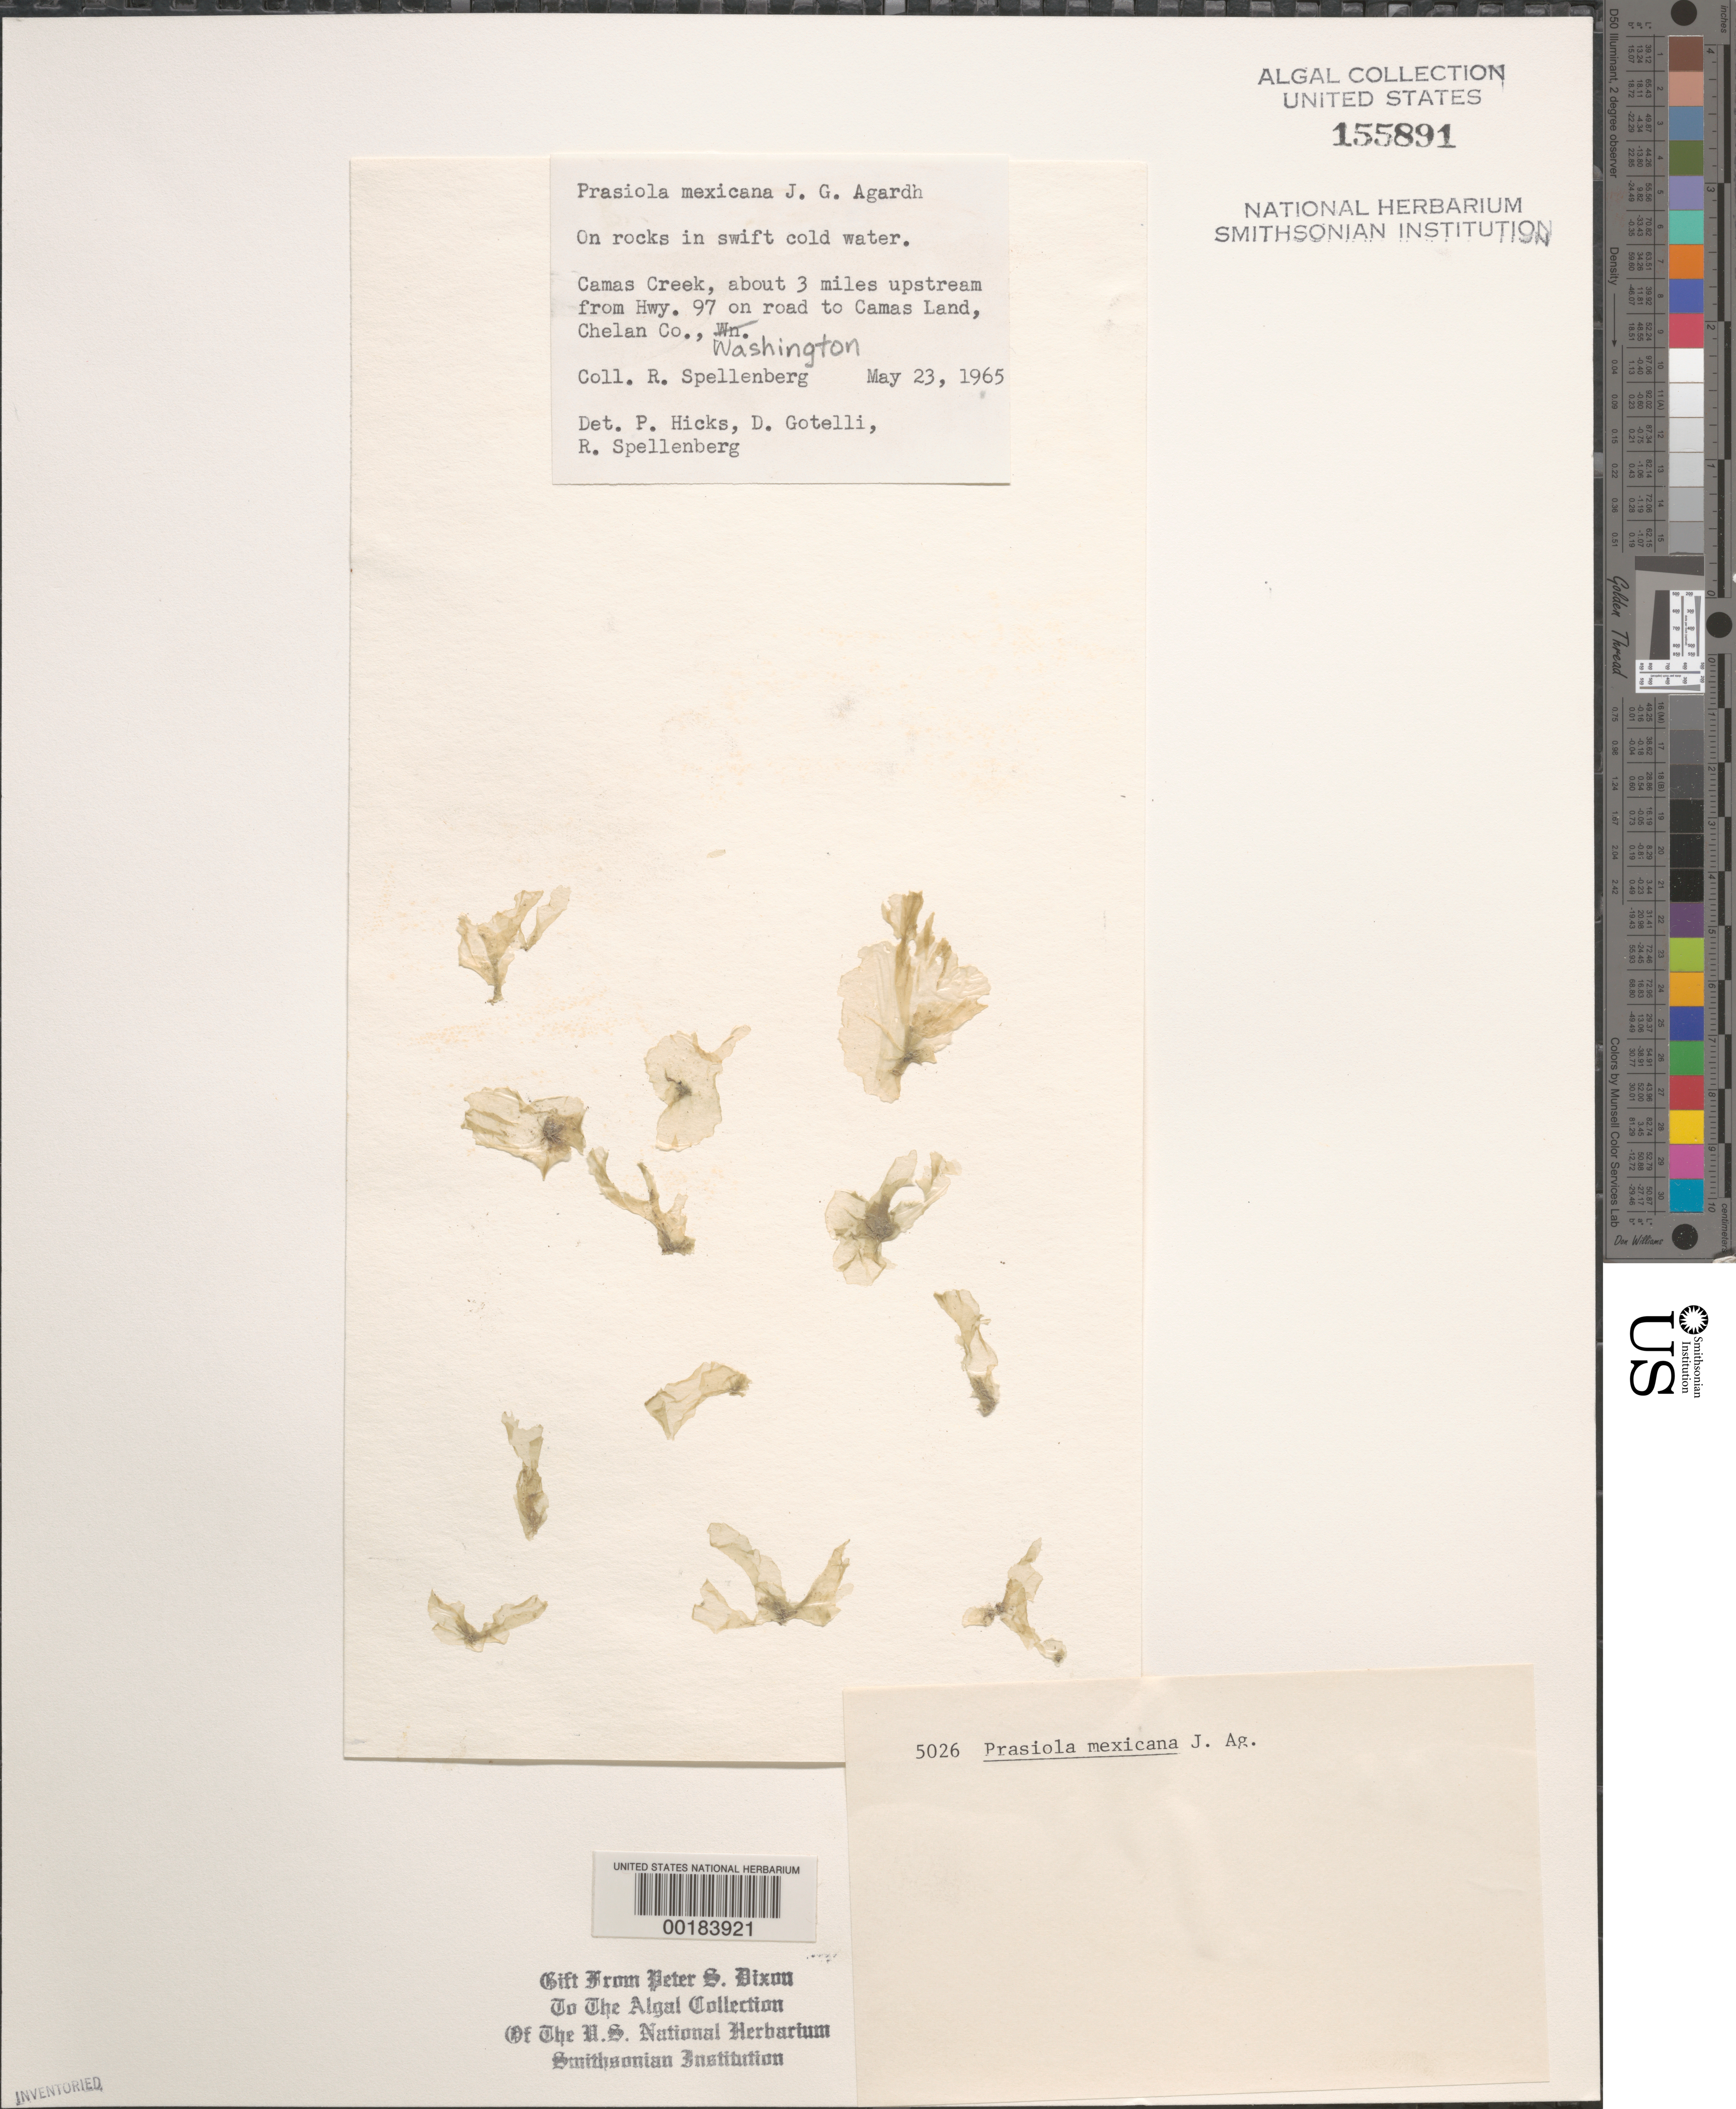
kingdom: Plantae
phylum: Chlorophyta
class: Trebouxiophyceae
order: Prasiolales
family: Prasiolaceae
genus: Prasiola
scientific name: Prasiola mexicana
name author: J. Agardh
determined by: Hicks, P.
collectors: R. W. Spellenberg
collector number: PSD 5026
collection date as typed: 23 May 1965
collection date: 1965-05-23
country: United States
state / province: Washington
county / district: Chelan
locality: Camas Creek, Camas Land Road ca. 3 miles upstream from Highway 97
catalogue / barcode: US 155891